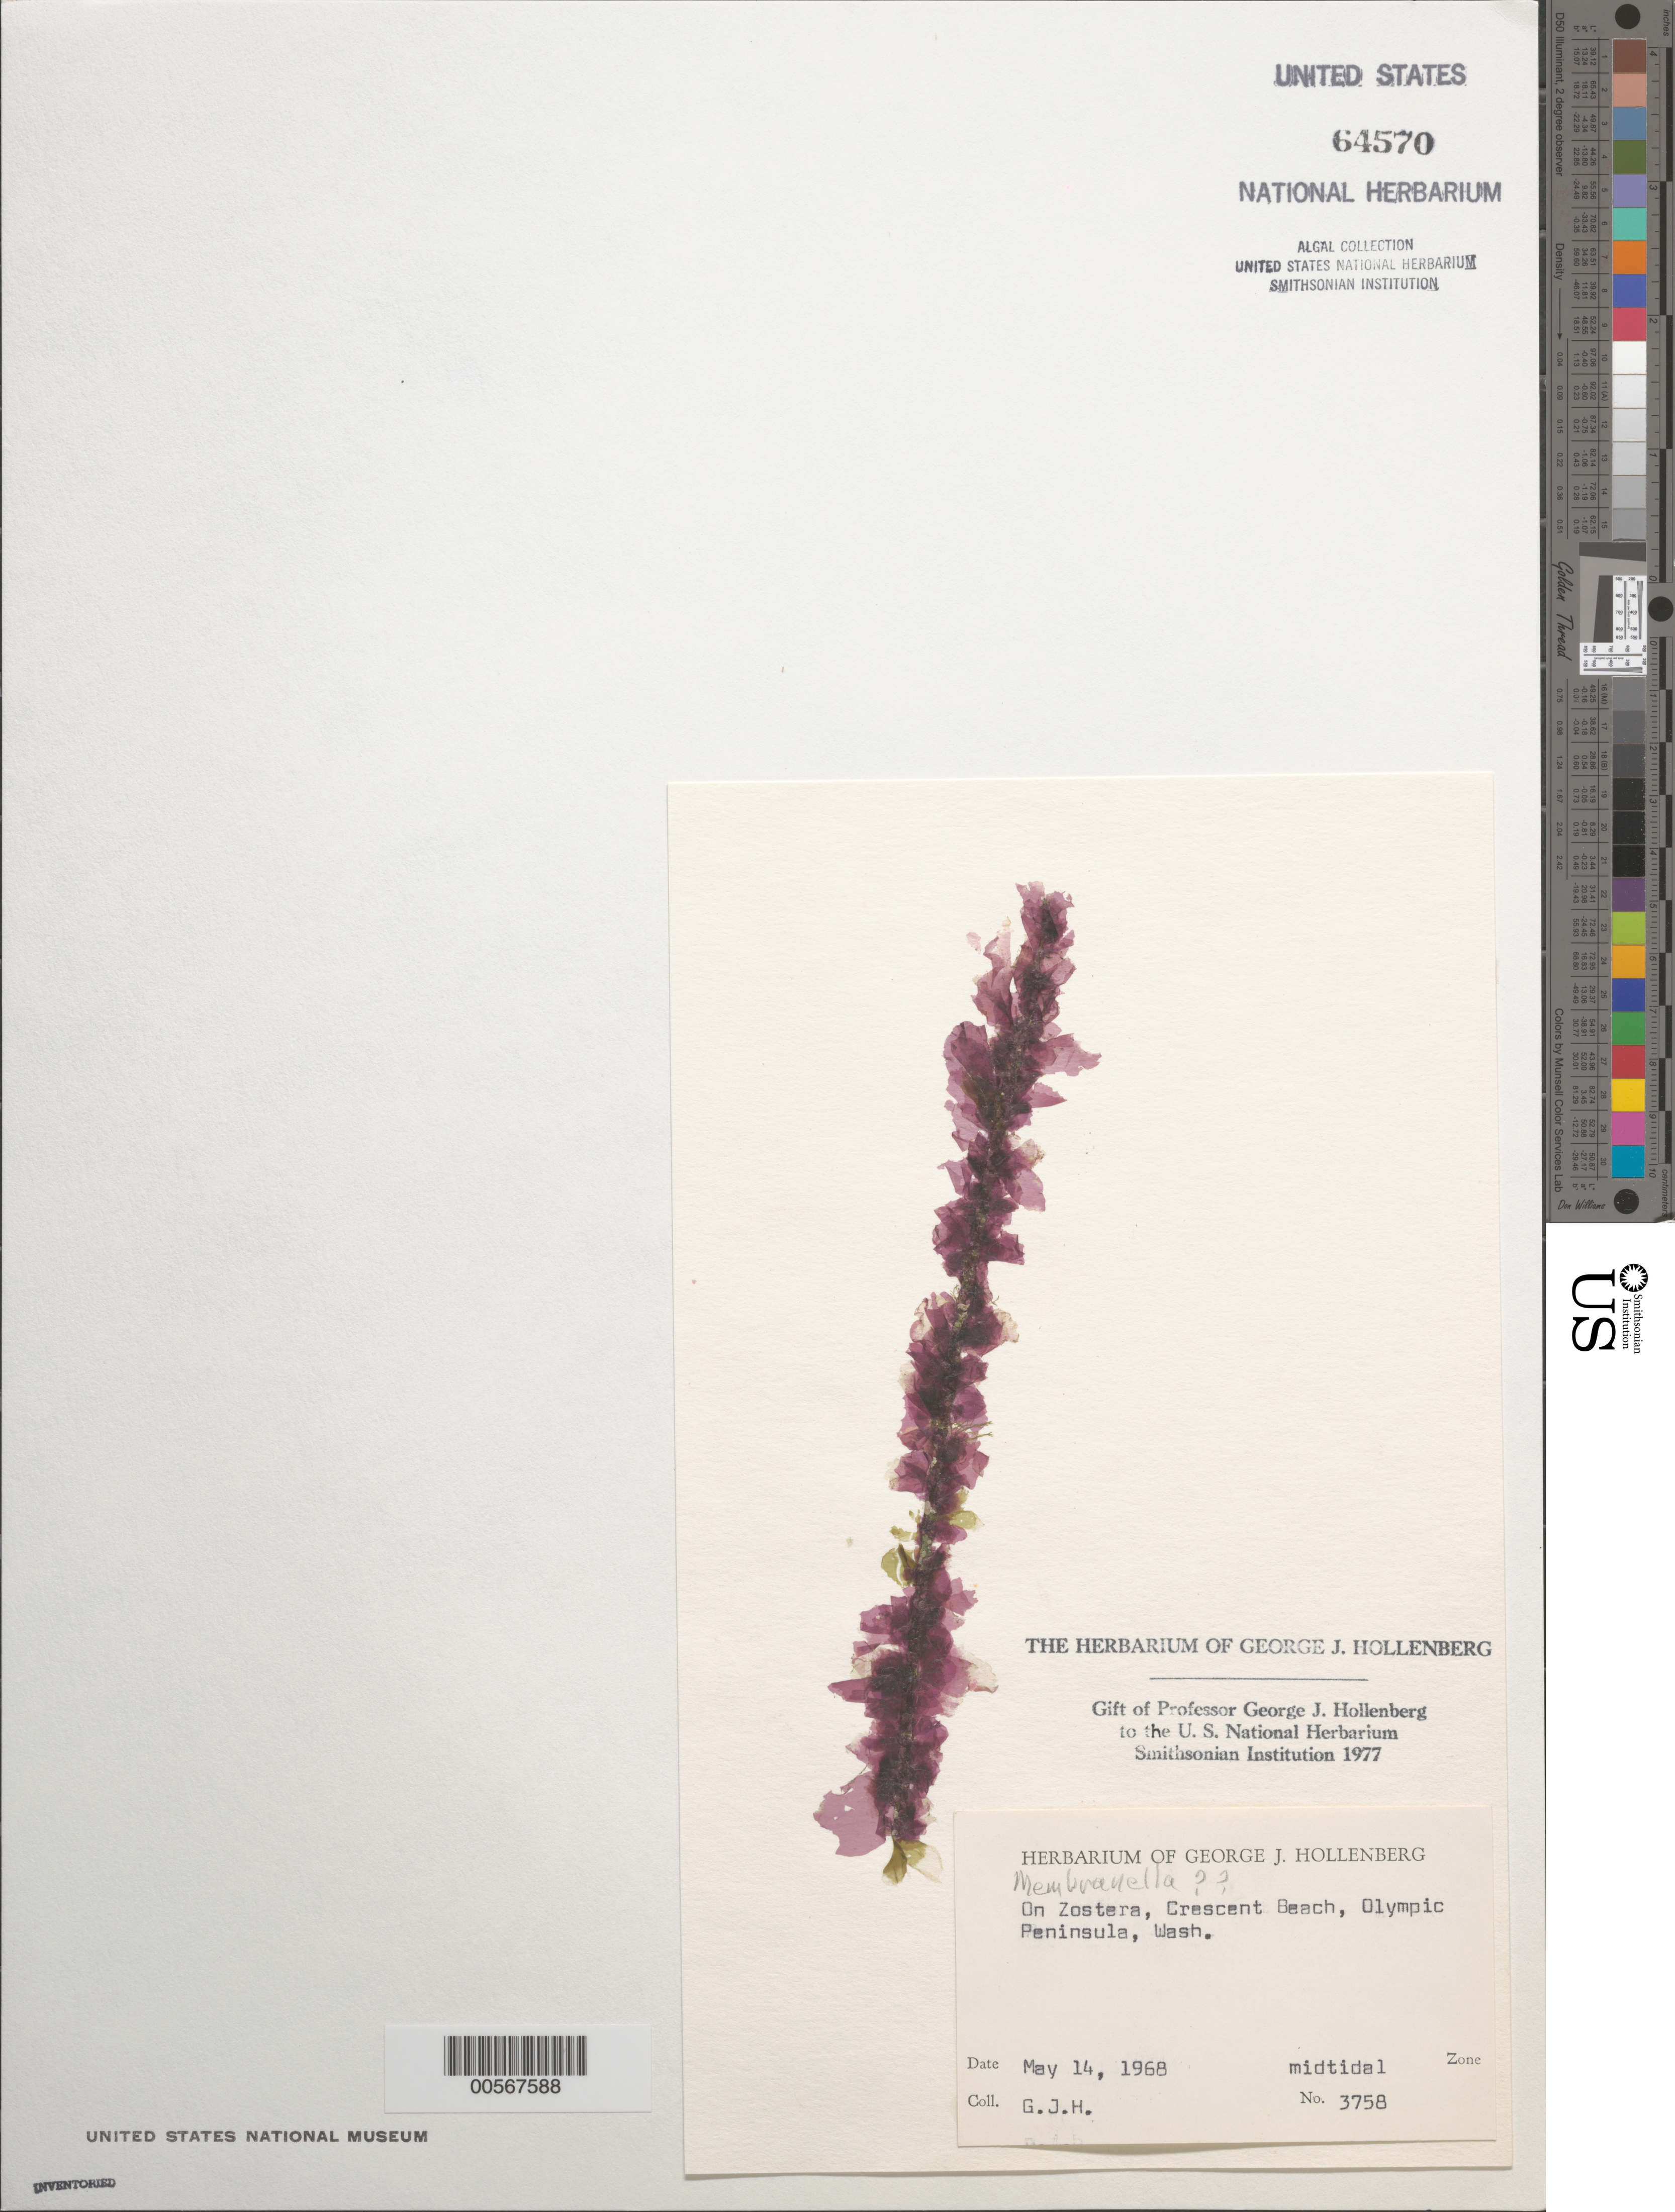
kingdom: Plantae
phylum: Rhodophyta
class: Compsopogonophyceae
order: Erythropeltidales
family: Erythrotrichiaceae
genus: Membranella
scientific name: Membranella sp.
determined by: Hollenberg, George J.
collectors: G. Hollenberg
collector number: GJH 3758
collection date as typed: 14 May 1968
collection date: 1968-05-14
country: United States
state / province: Washington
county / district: Clallam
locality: Crescent Beach, Olympic Peninsula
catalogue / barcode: US 64570